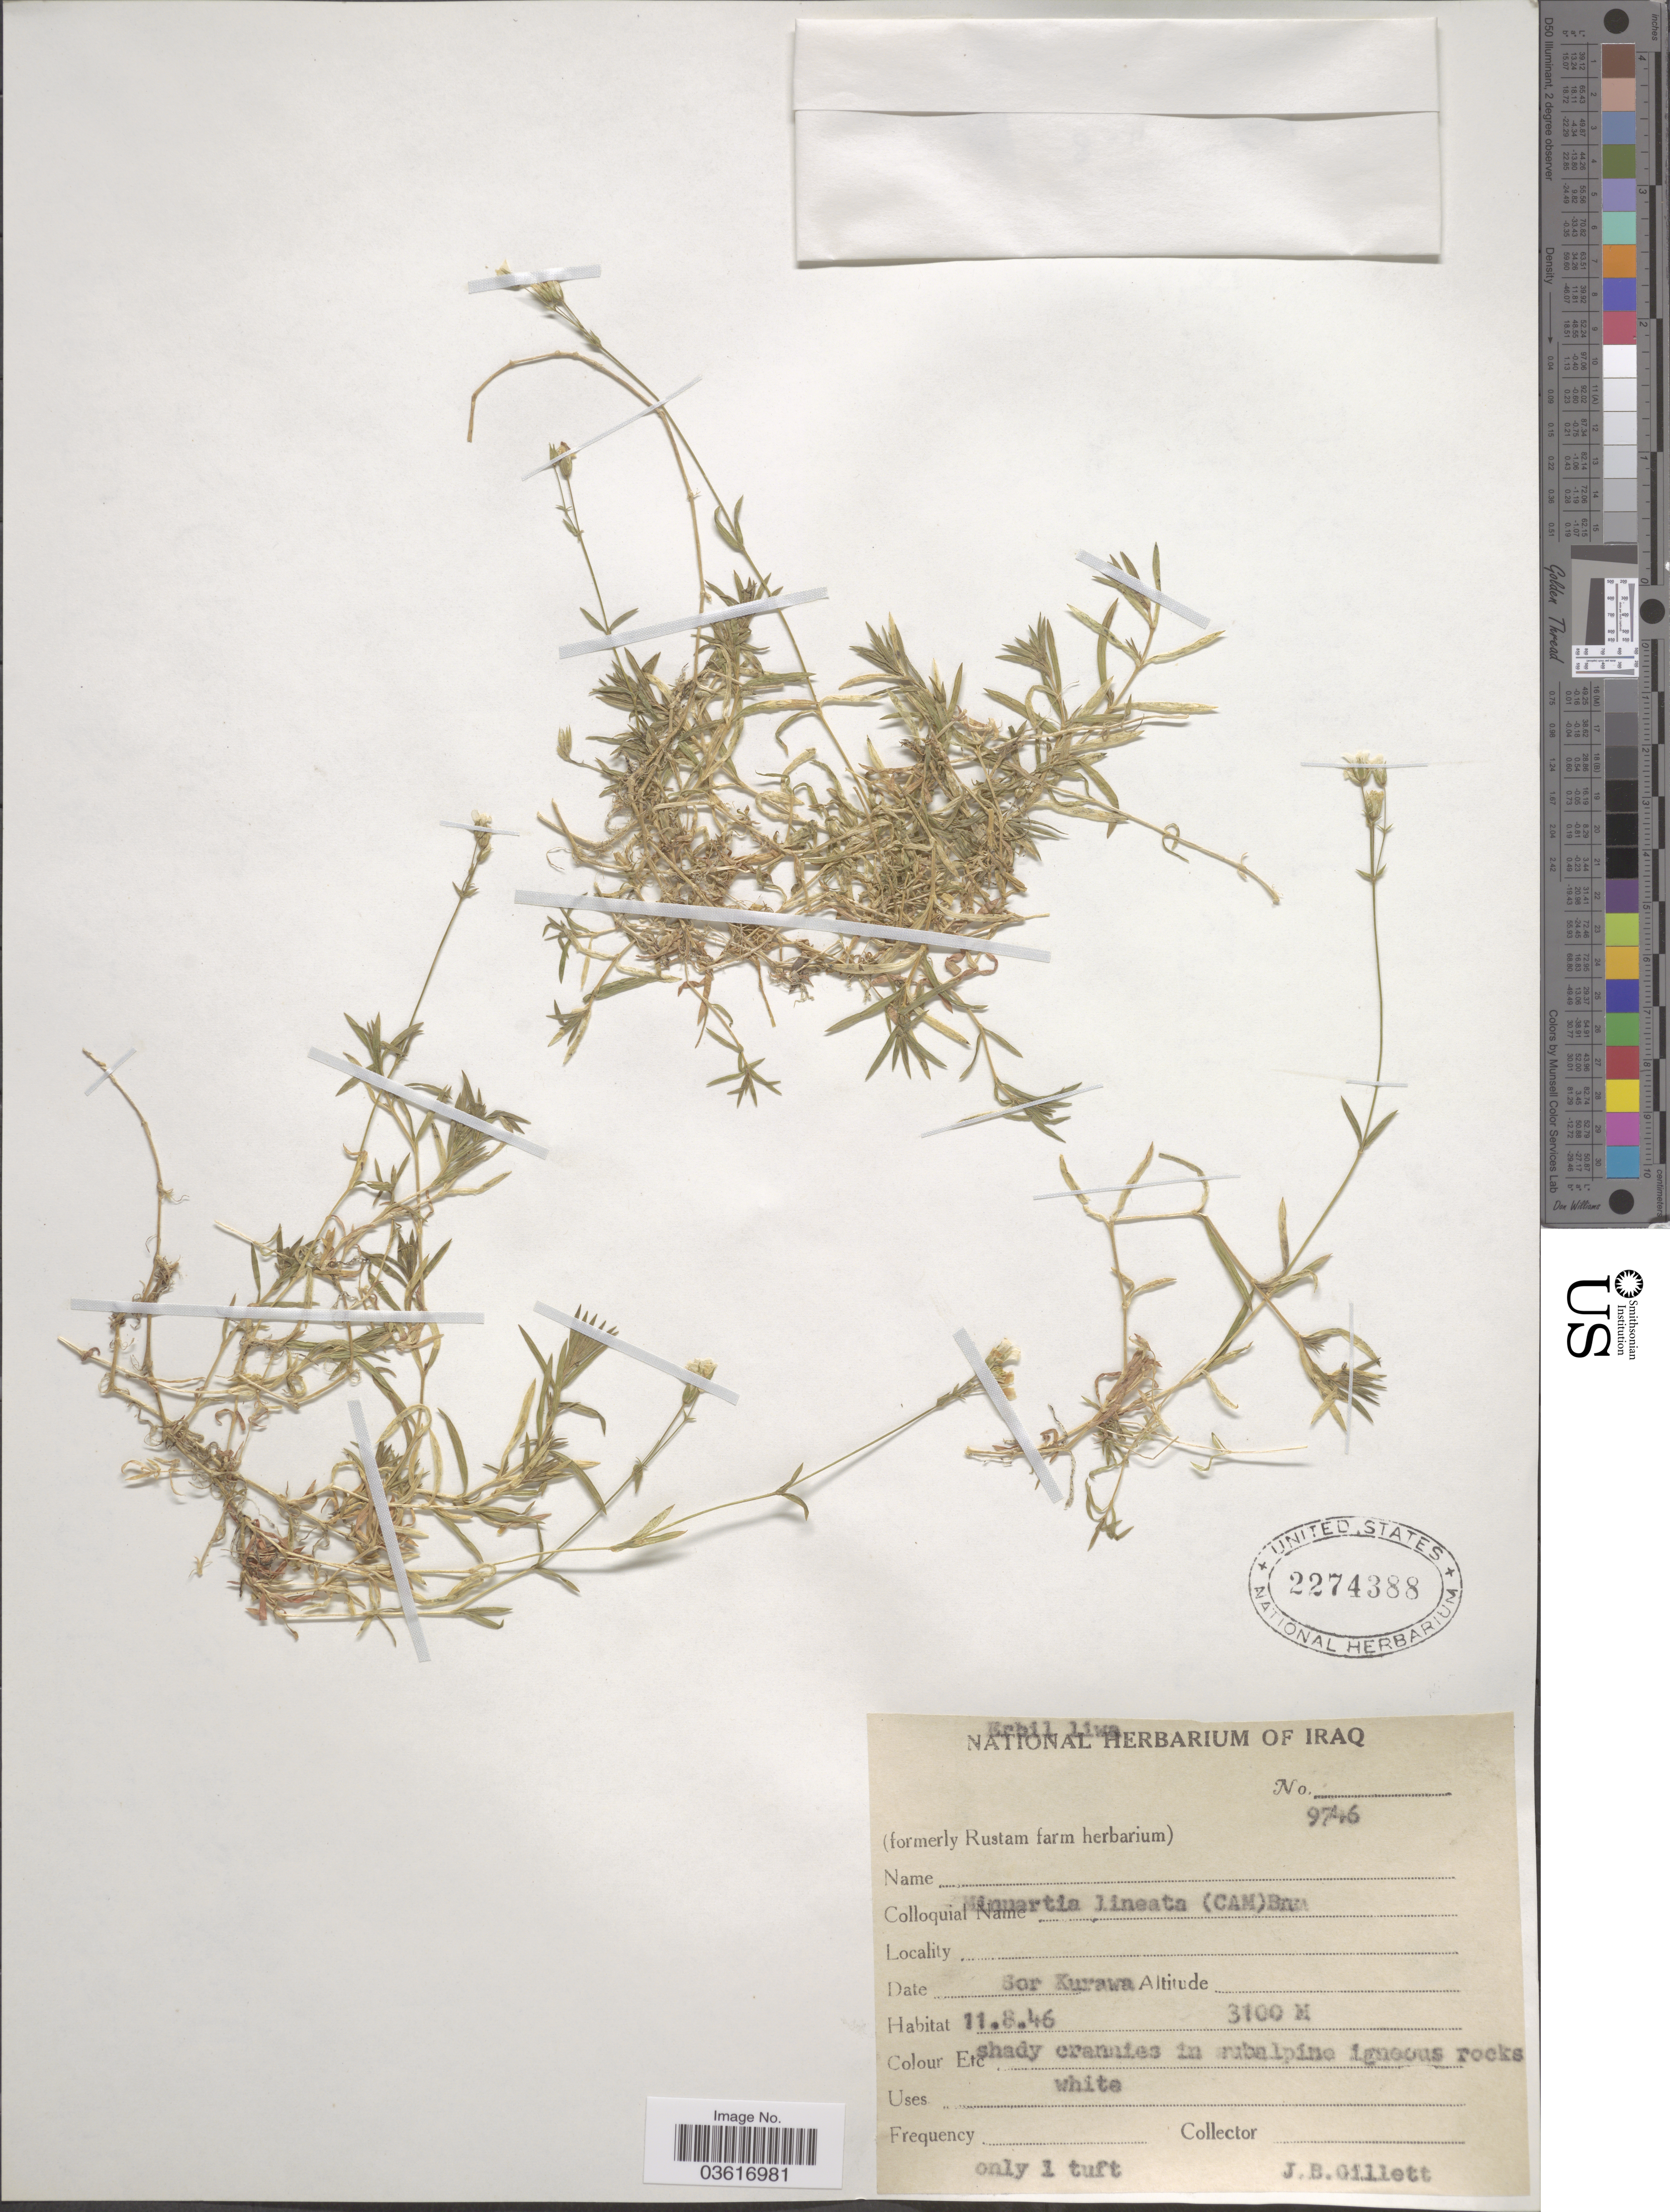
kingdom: Plantae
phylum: Tracheophyta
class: Magnoliopsida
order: Caryophyllales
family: Caryophyllaceae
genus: Minuartia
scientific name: Minuartia lineata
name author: Bornm.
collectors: J. B. Gillett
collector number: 9746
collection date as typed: Transcribed d/m/y: 11/8/46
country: Iraq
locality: Sor Kurawa. Erbil liwa.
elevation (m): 3100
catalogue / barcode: US 2274388